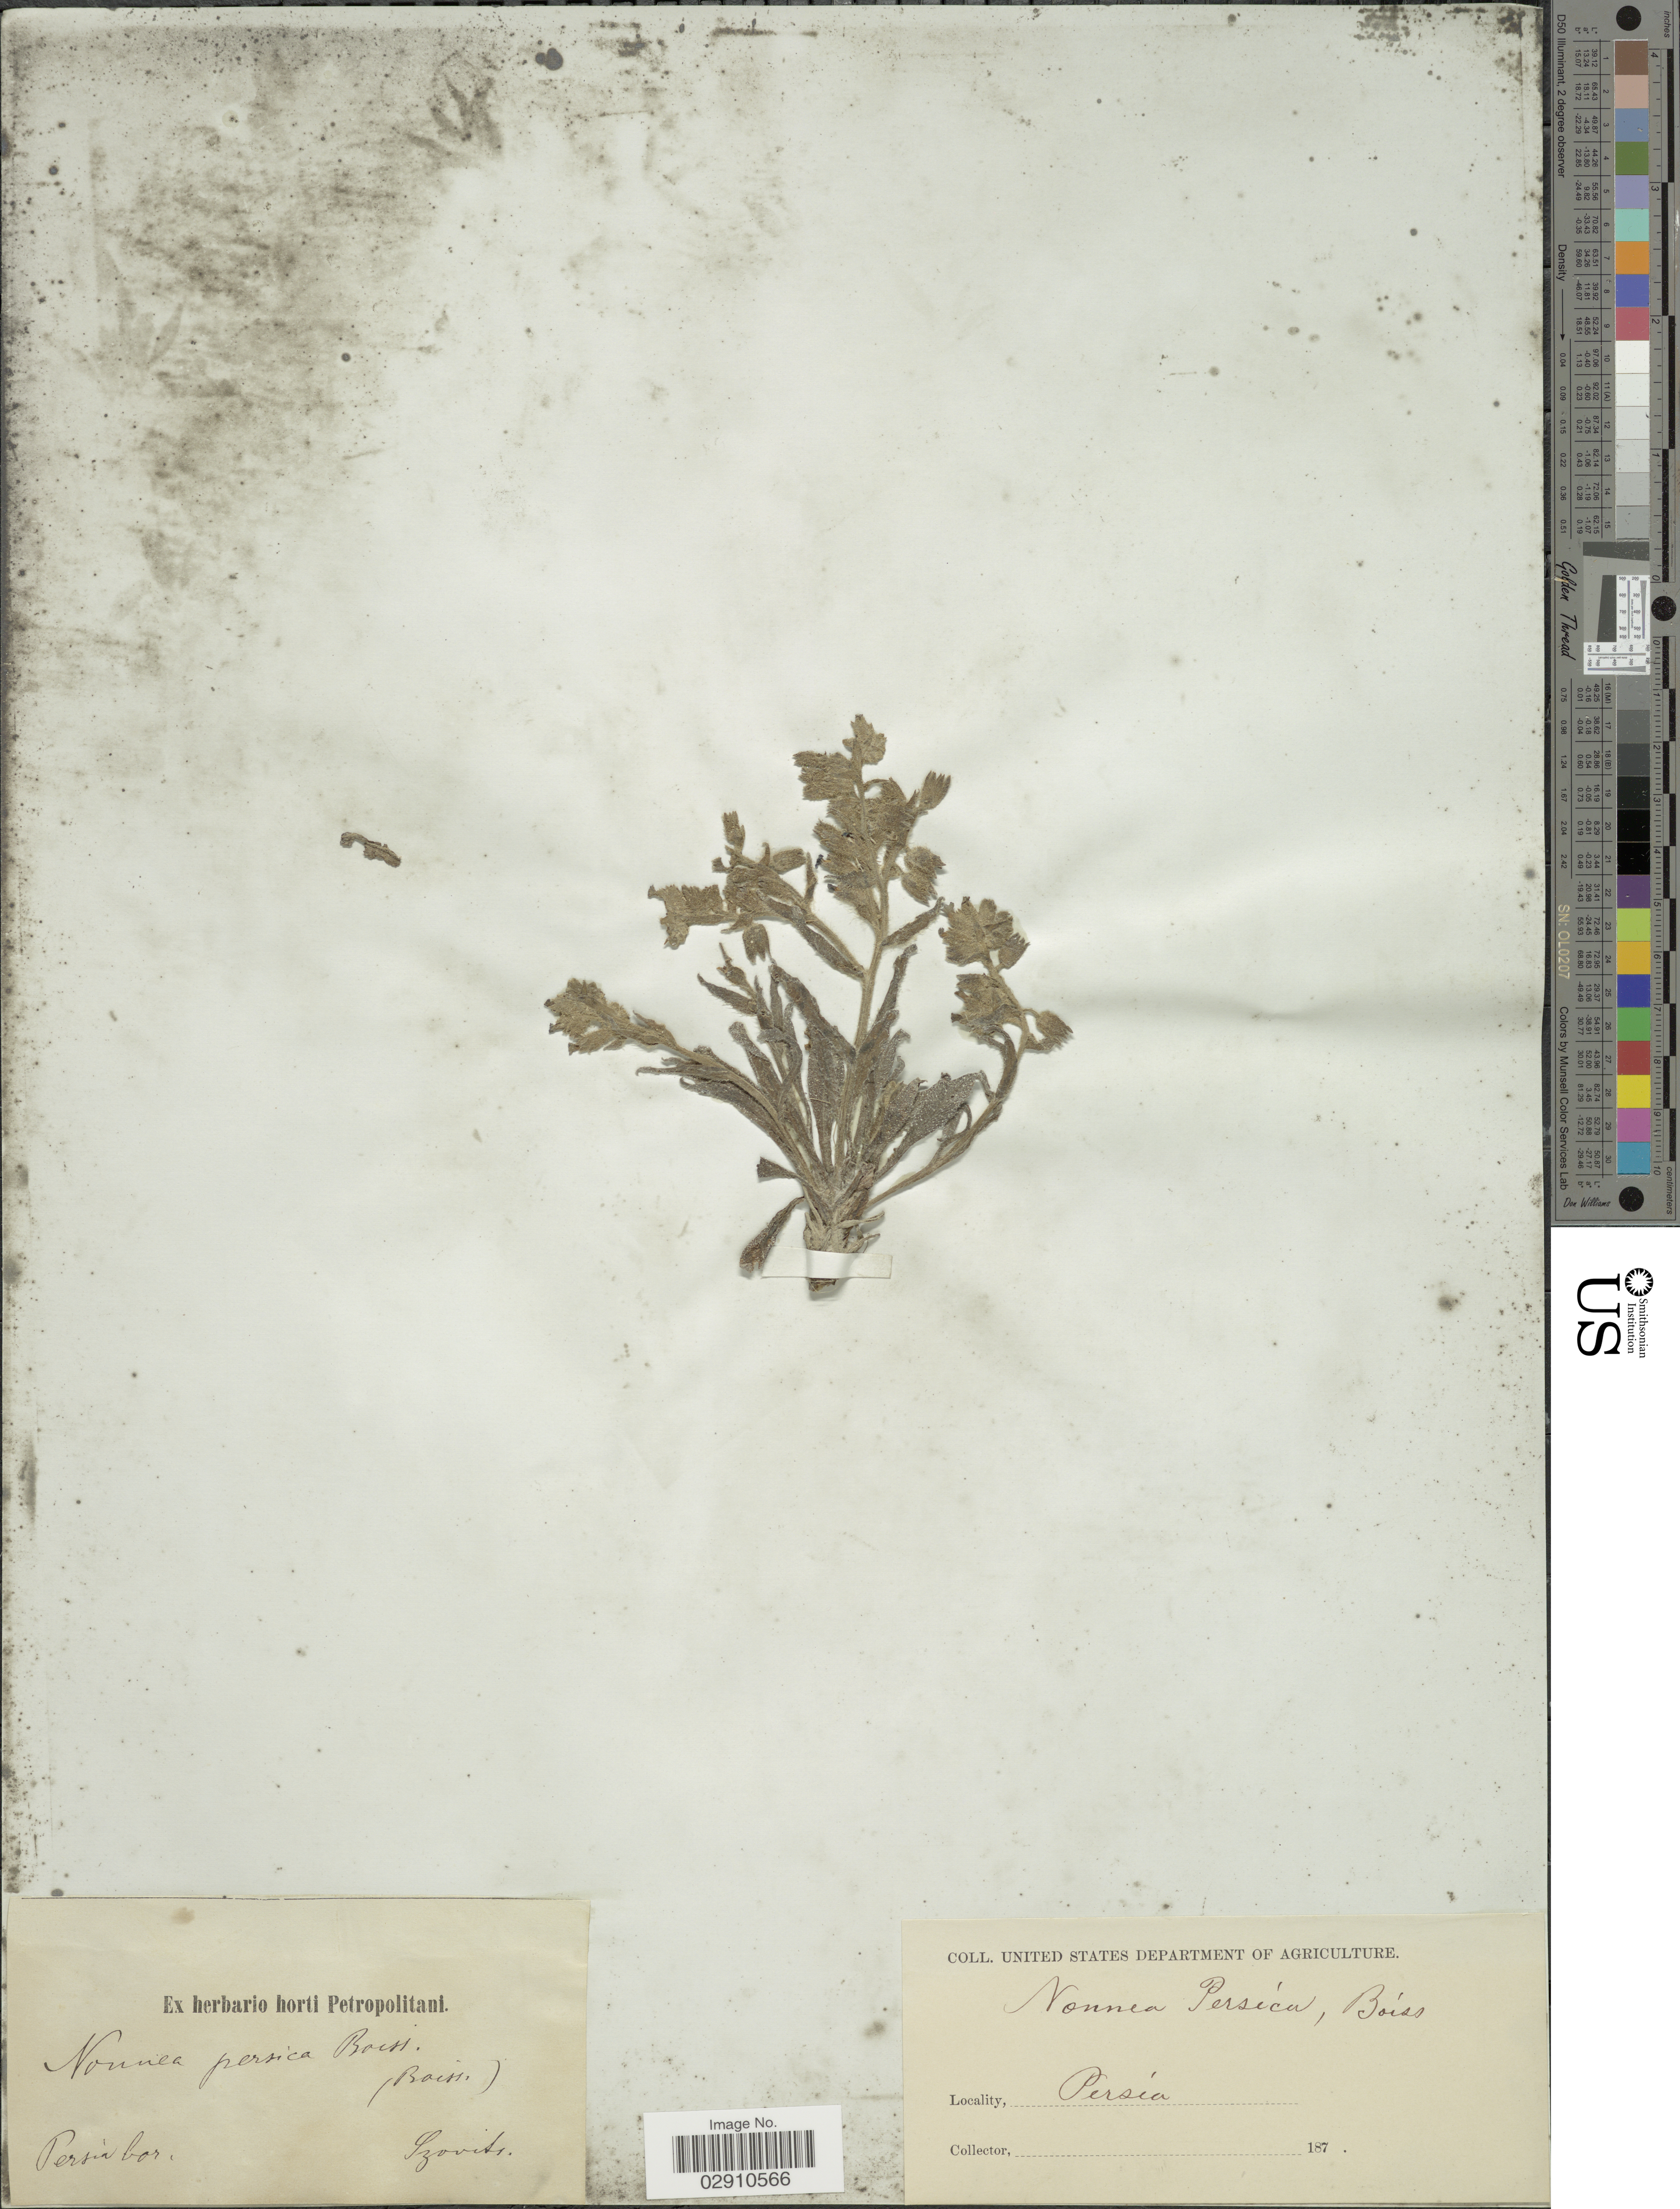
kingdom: Plantae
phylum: Tracheophyta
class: Magnoliopsida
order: Boraginales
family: Boraginaceae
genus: Nonea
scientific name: Nonea persica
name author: Boiss.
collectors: Szovits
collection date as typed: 187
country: Iran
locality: Persia bor. Persia.